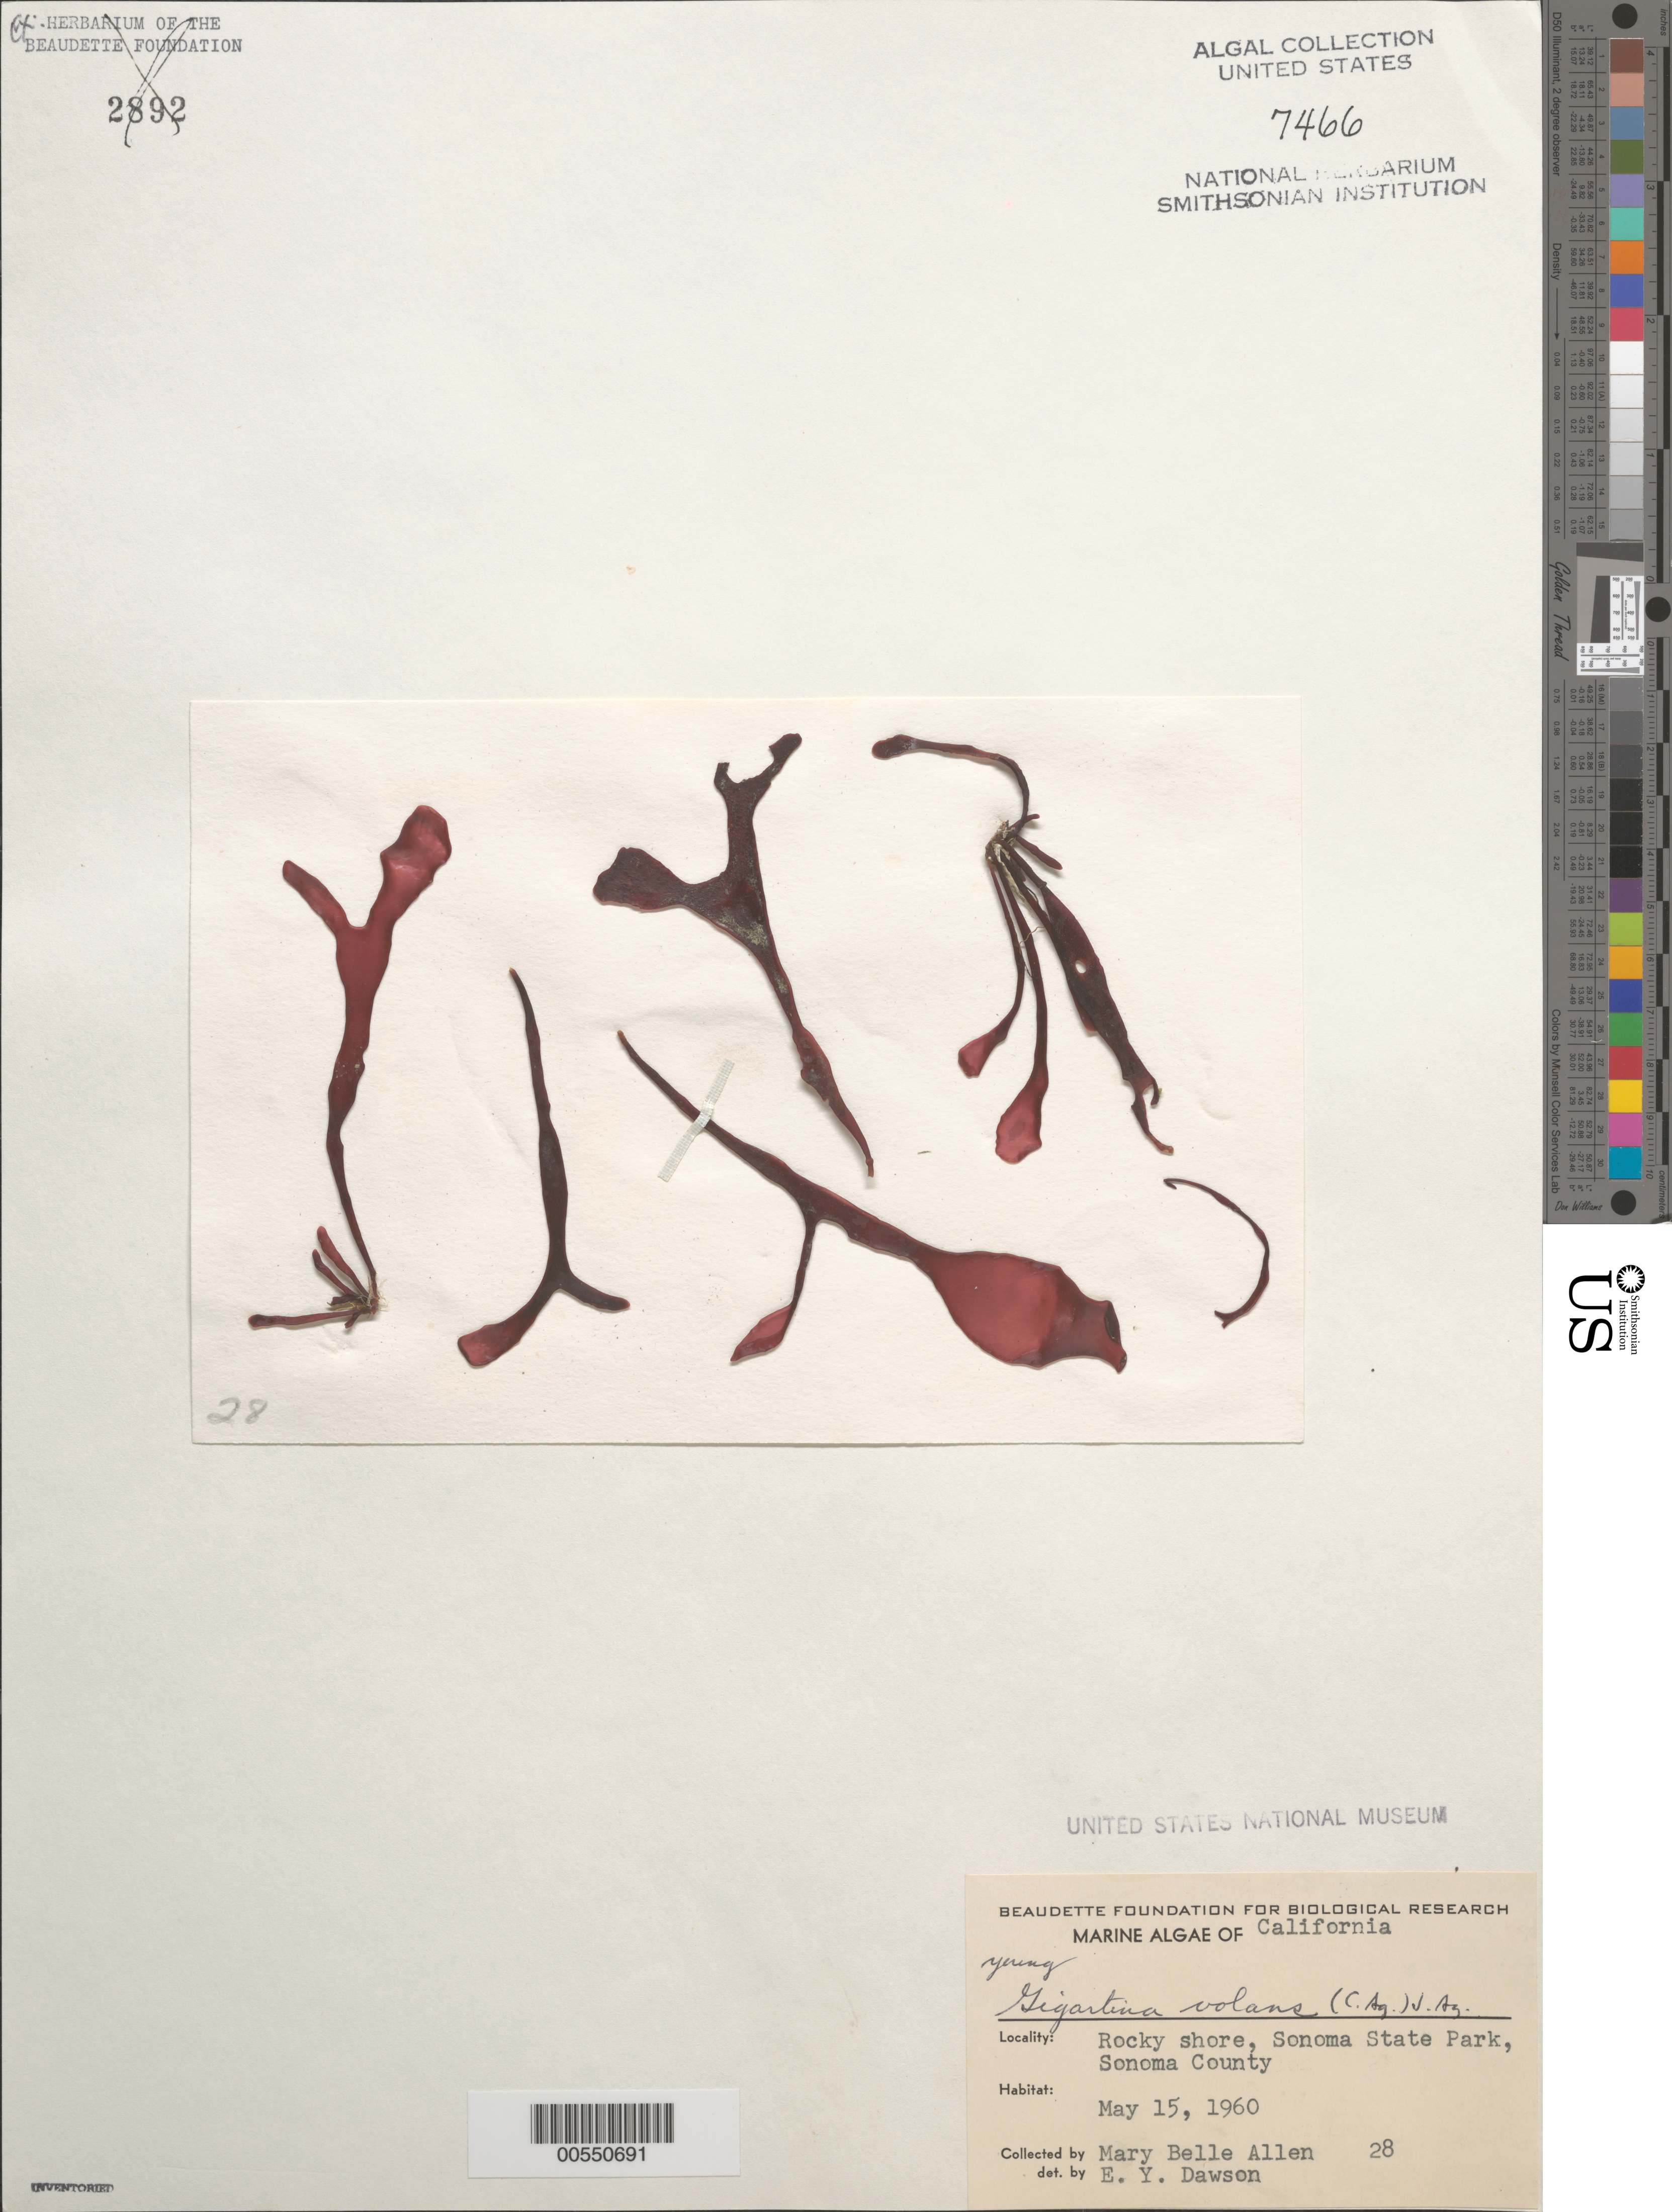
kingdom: Plantae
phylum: Rhodophyta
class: Florideophyceae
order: Gigartinales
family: Gigartinaceae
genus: Mazzaella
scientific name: Mazzaella volans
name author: (C. Agardh) Fredericq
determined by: Algae name updating Project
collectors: M. B. Allen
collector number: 28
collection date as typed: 15 May 1960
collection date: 1960-05-15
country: United States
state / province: California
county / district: Sonoma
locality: Sonoma State Park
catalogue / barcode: US 7466